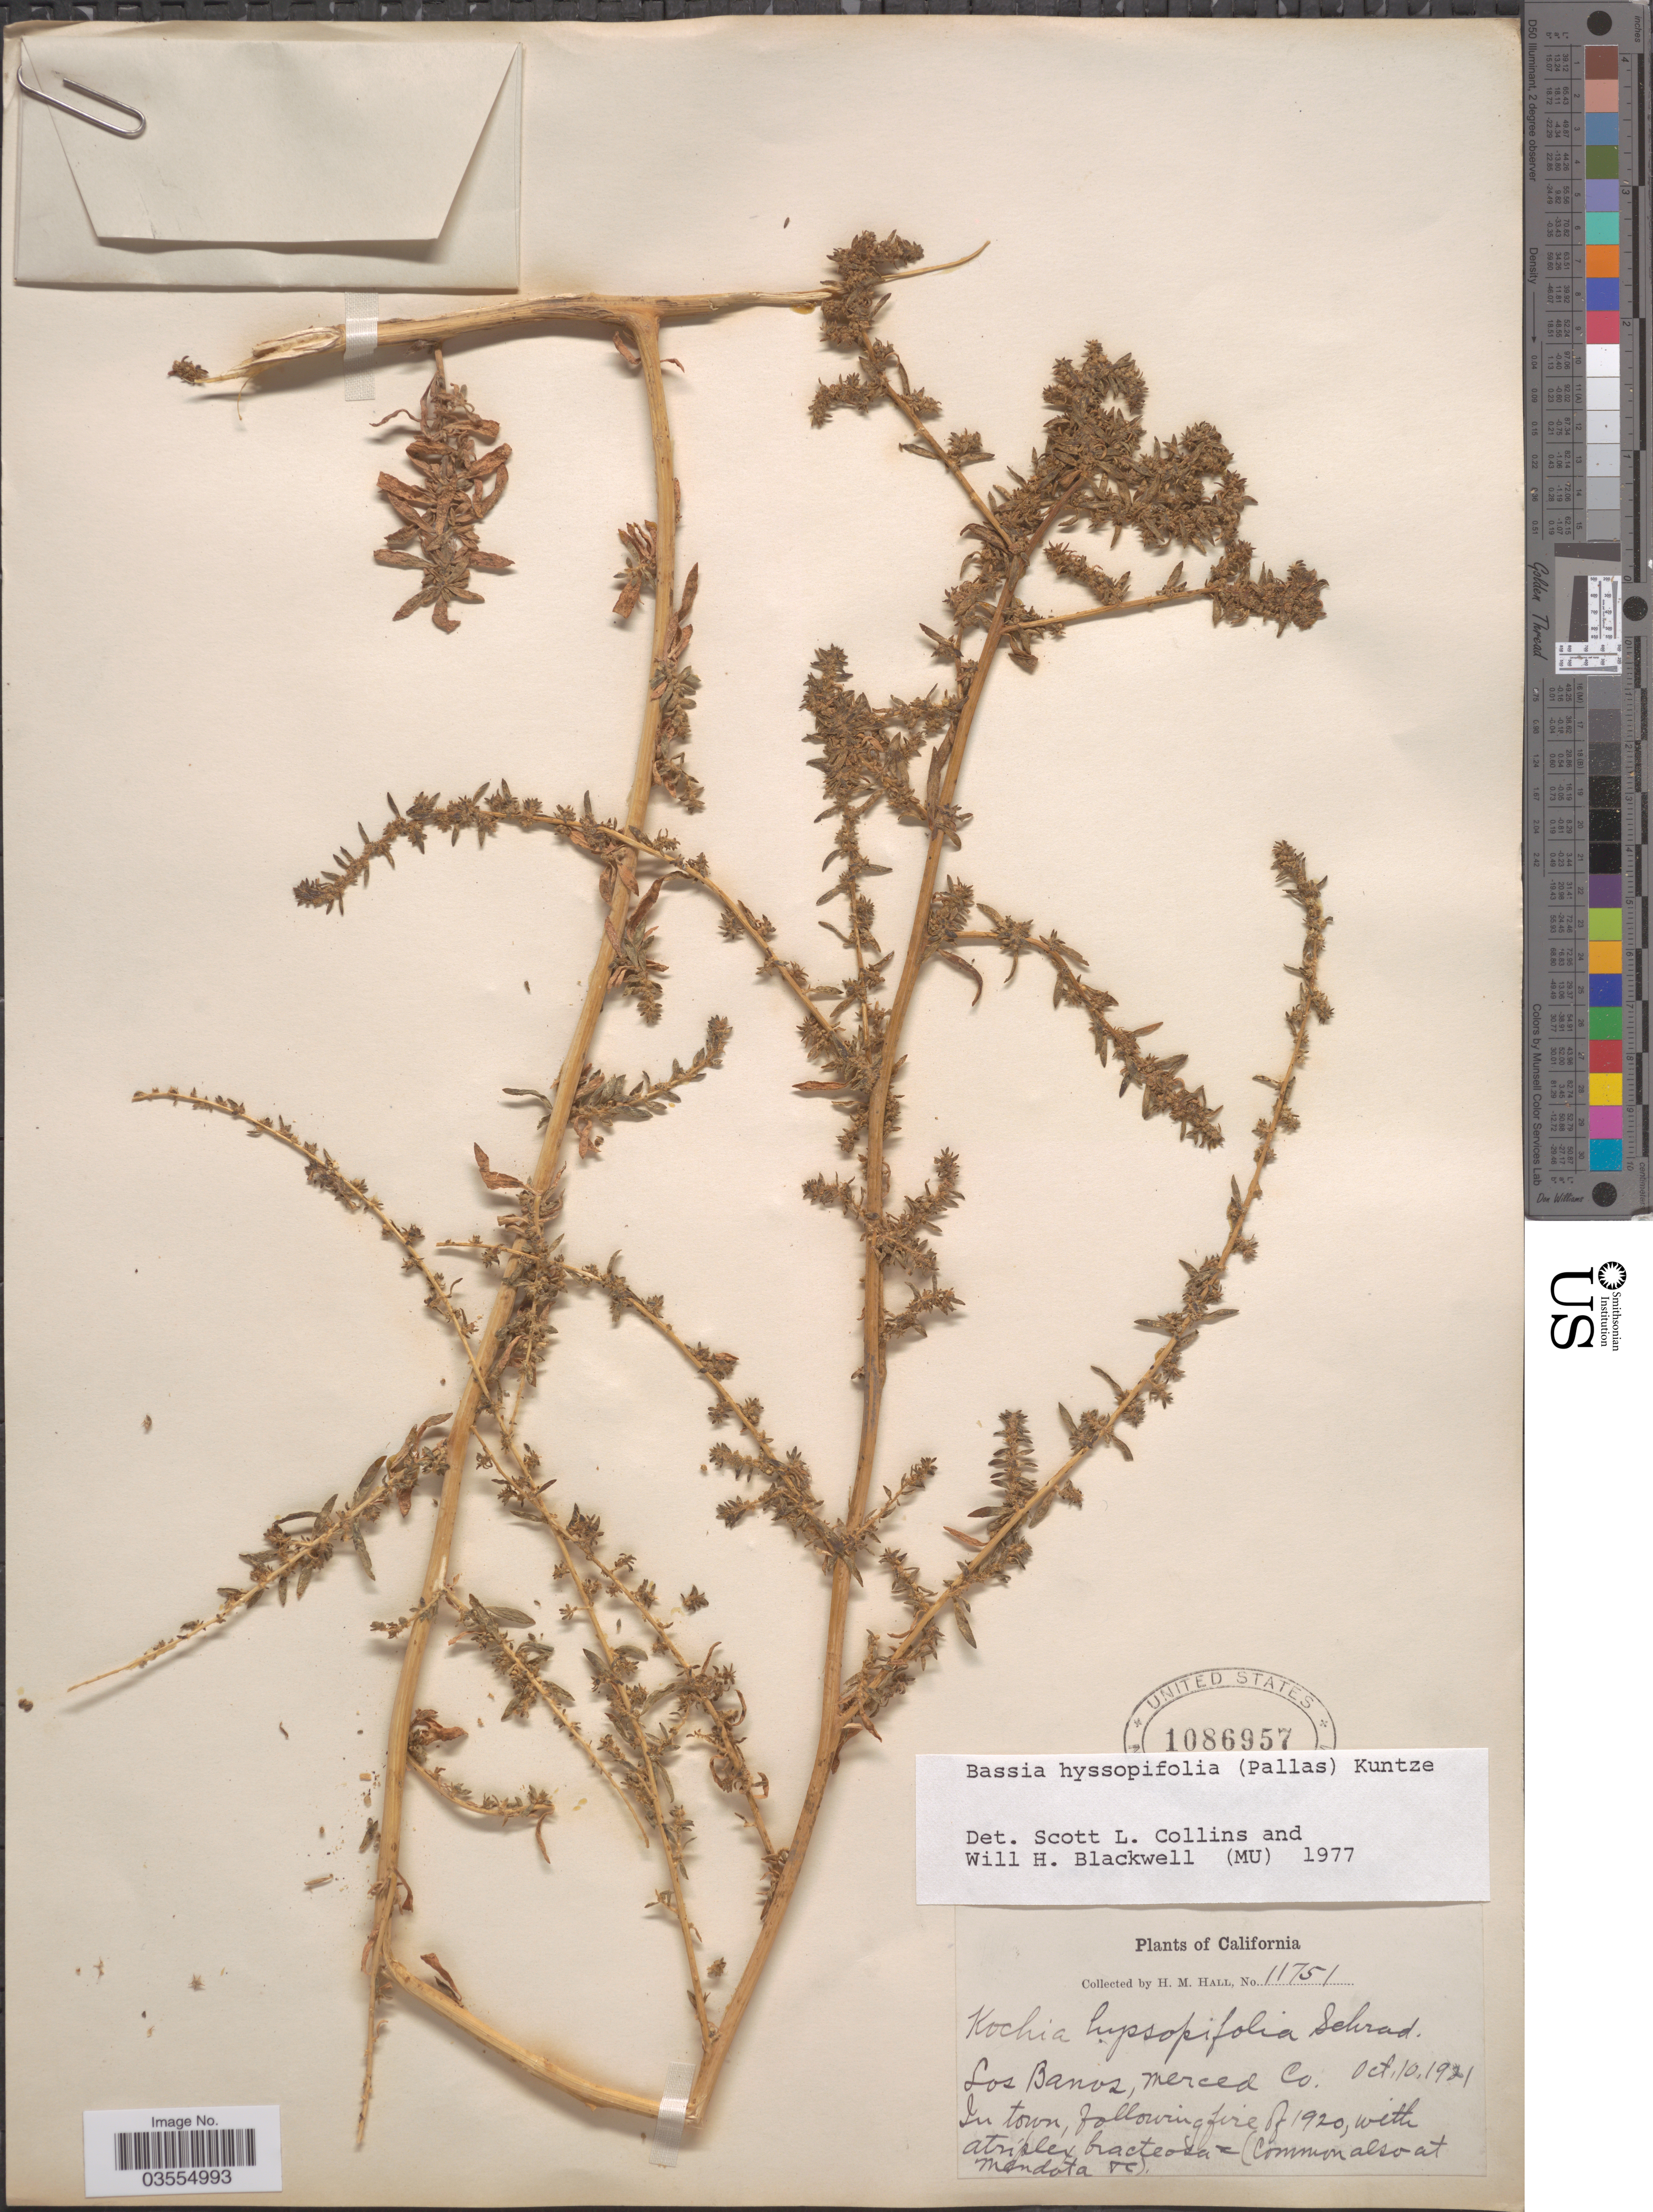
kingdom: Plantae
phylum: Tracheophyta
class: Magnoliopsida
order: Caryophyllales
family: Amaranthaceae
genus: Bassia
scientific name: Bassia hyssopifolia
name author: (Pall.) Kuntze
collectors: H. M. Hall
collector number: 11751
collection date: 1921-10-10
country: United States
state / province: California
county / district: Merced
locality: Los Banos, Merced Co.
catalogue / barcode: US 1086957